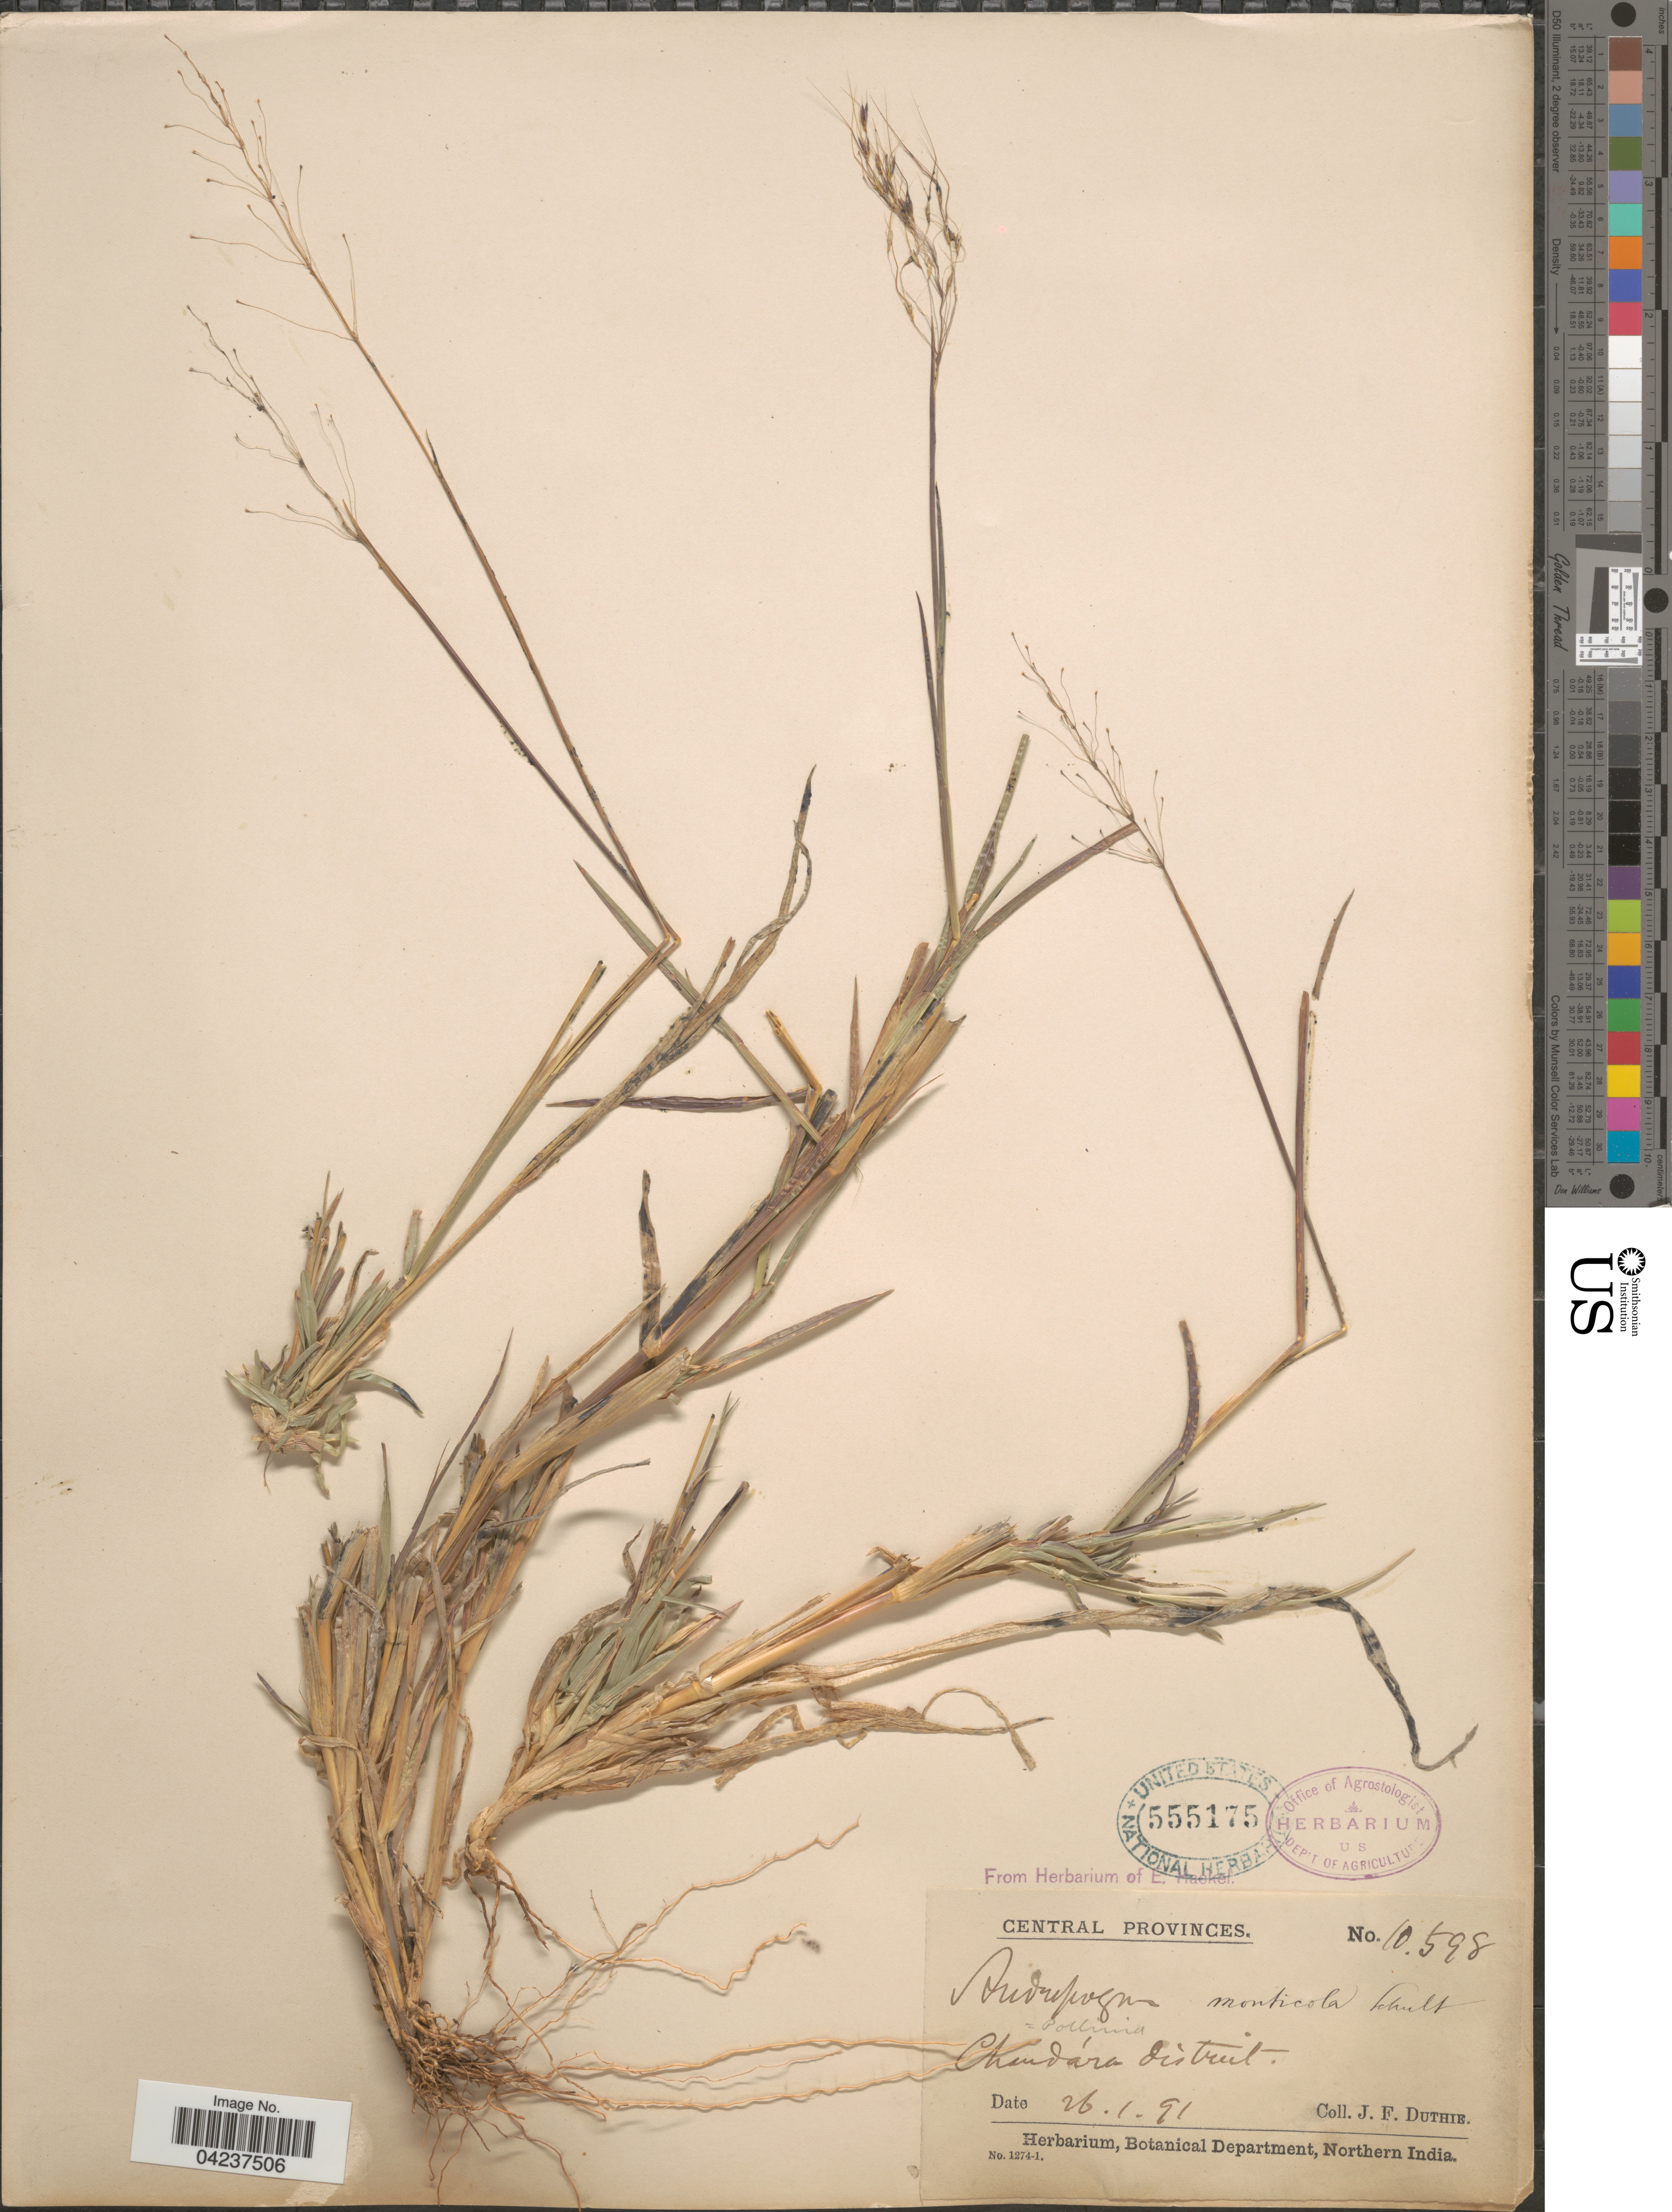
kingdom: Plantae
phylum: Tracheophyta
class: Liliopsida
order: Poales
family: Poaceae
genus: Chrysopogon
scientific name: Chrysopogon sp.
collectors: J. F. Duthie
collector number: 10598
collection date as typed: Transcribed d/m/y: 26/1/91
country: India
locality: Central Provinces. Chandára district.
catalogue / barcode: US 555175